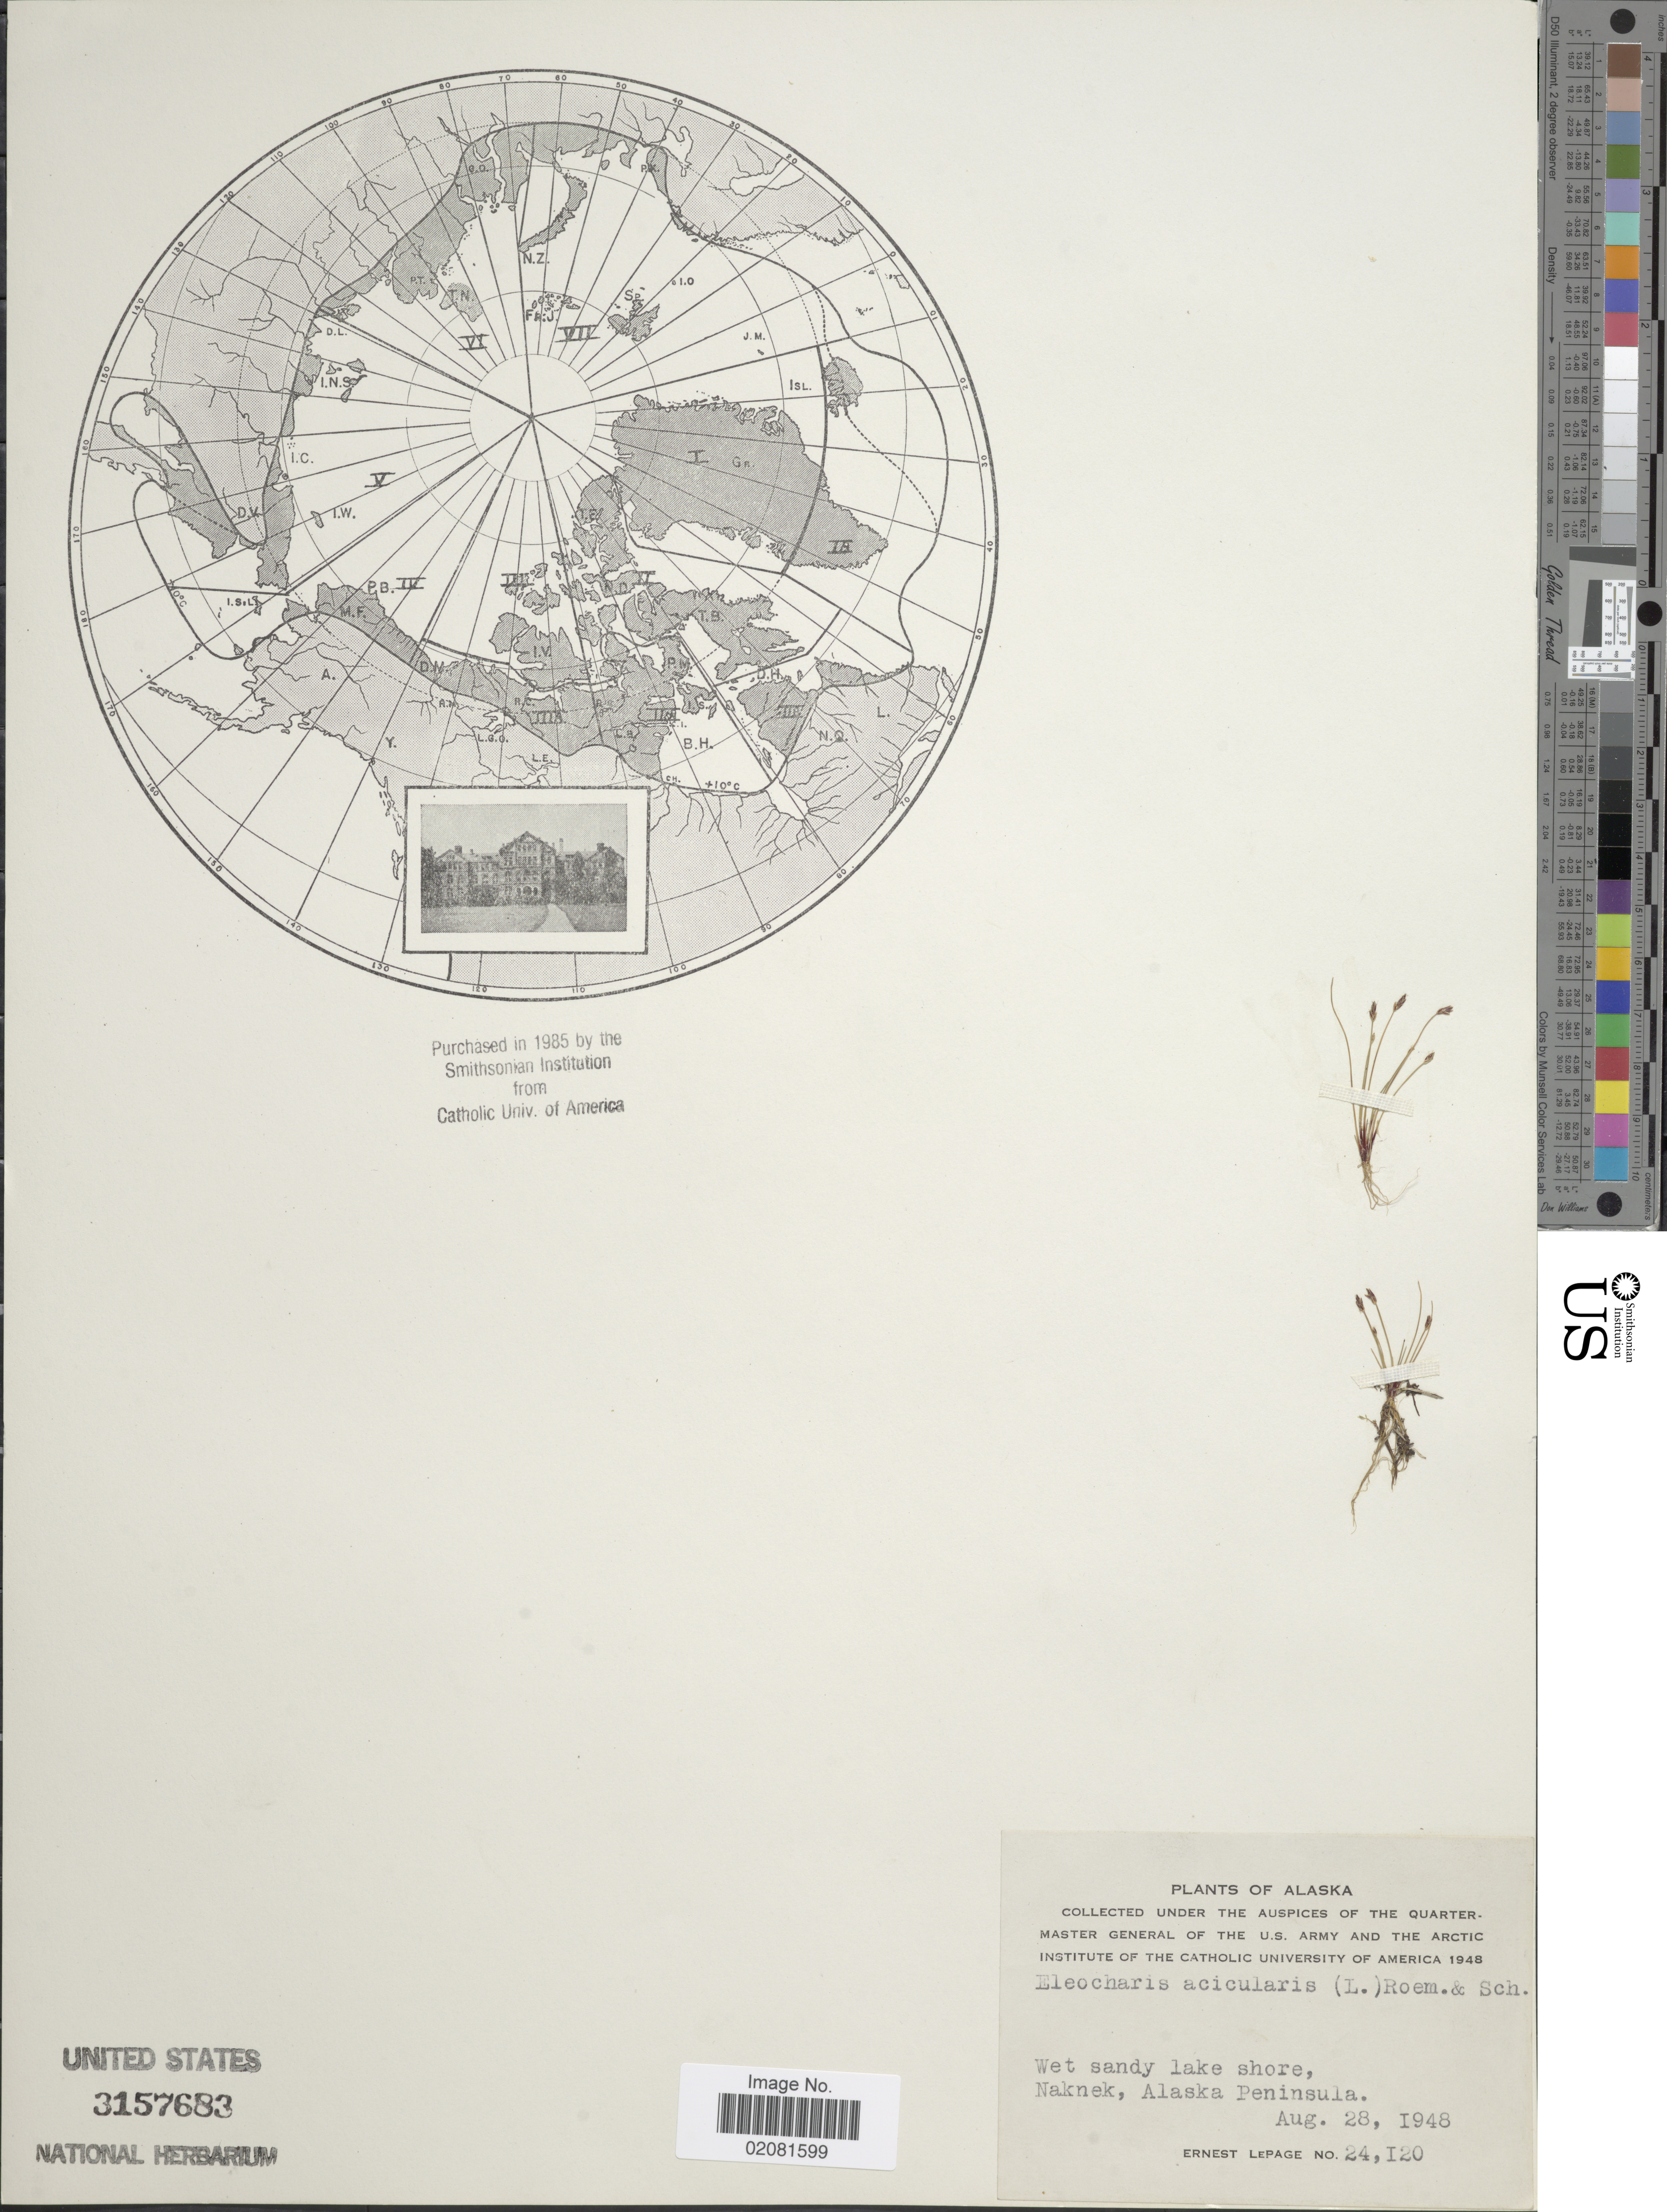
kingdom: Plantae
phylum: Tracheophyta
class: Liliopsida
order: Poales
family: Cyperaceae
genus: Eleocharis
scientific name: Eleocharis acicularis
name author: (L.) Roem. & Schult.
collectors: E. Lepage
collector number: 24120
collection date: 1948-08-28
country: United States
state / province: Alaska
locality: Wet sandy lake shore, Naknek, Alaska Peninsula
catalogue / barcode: US 3157683